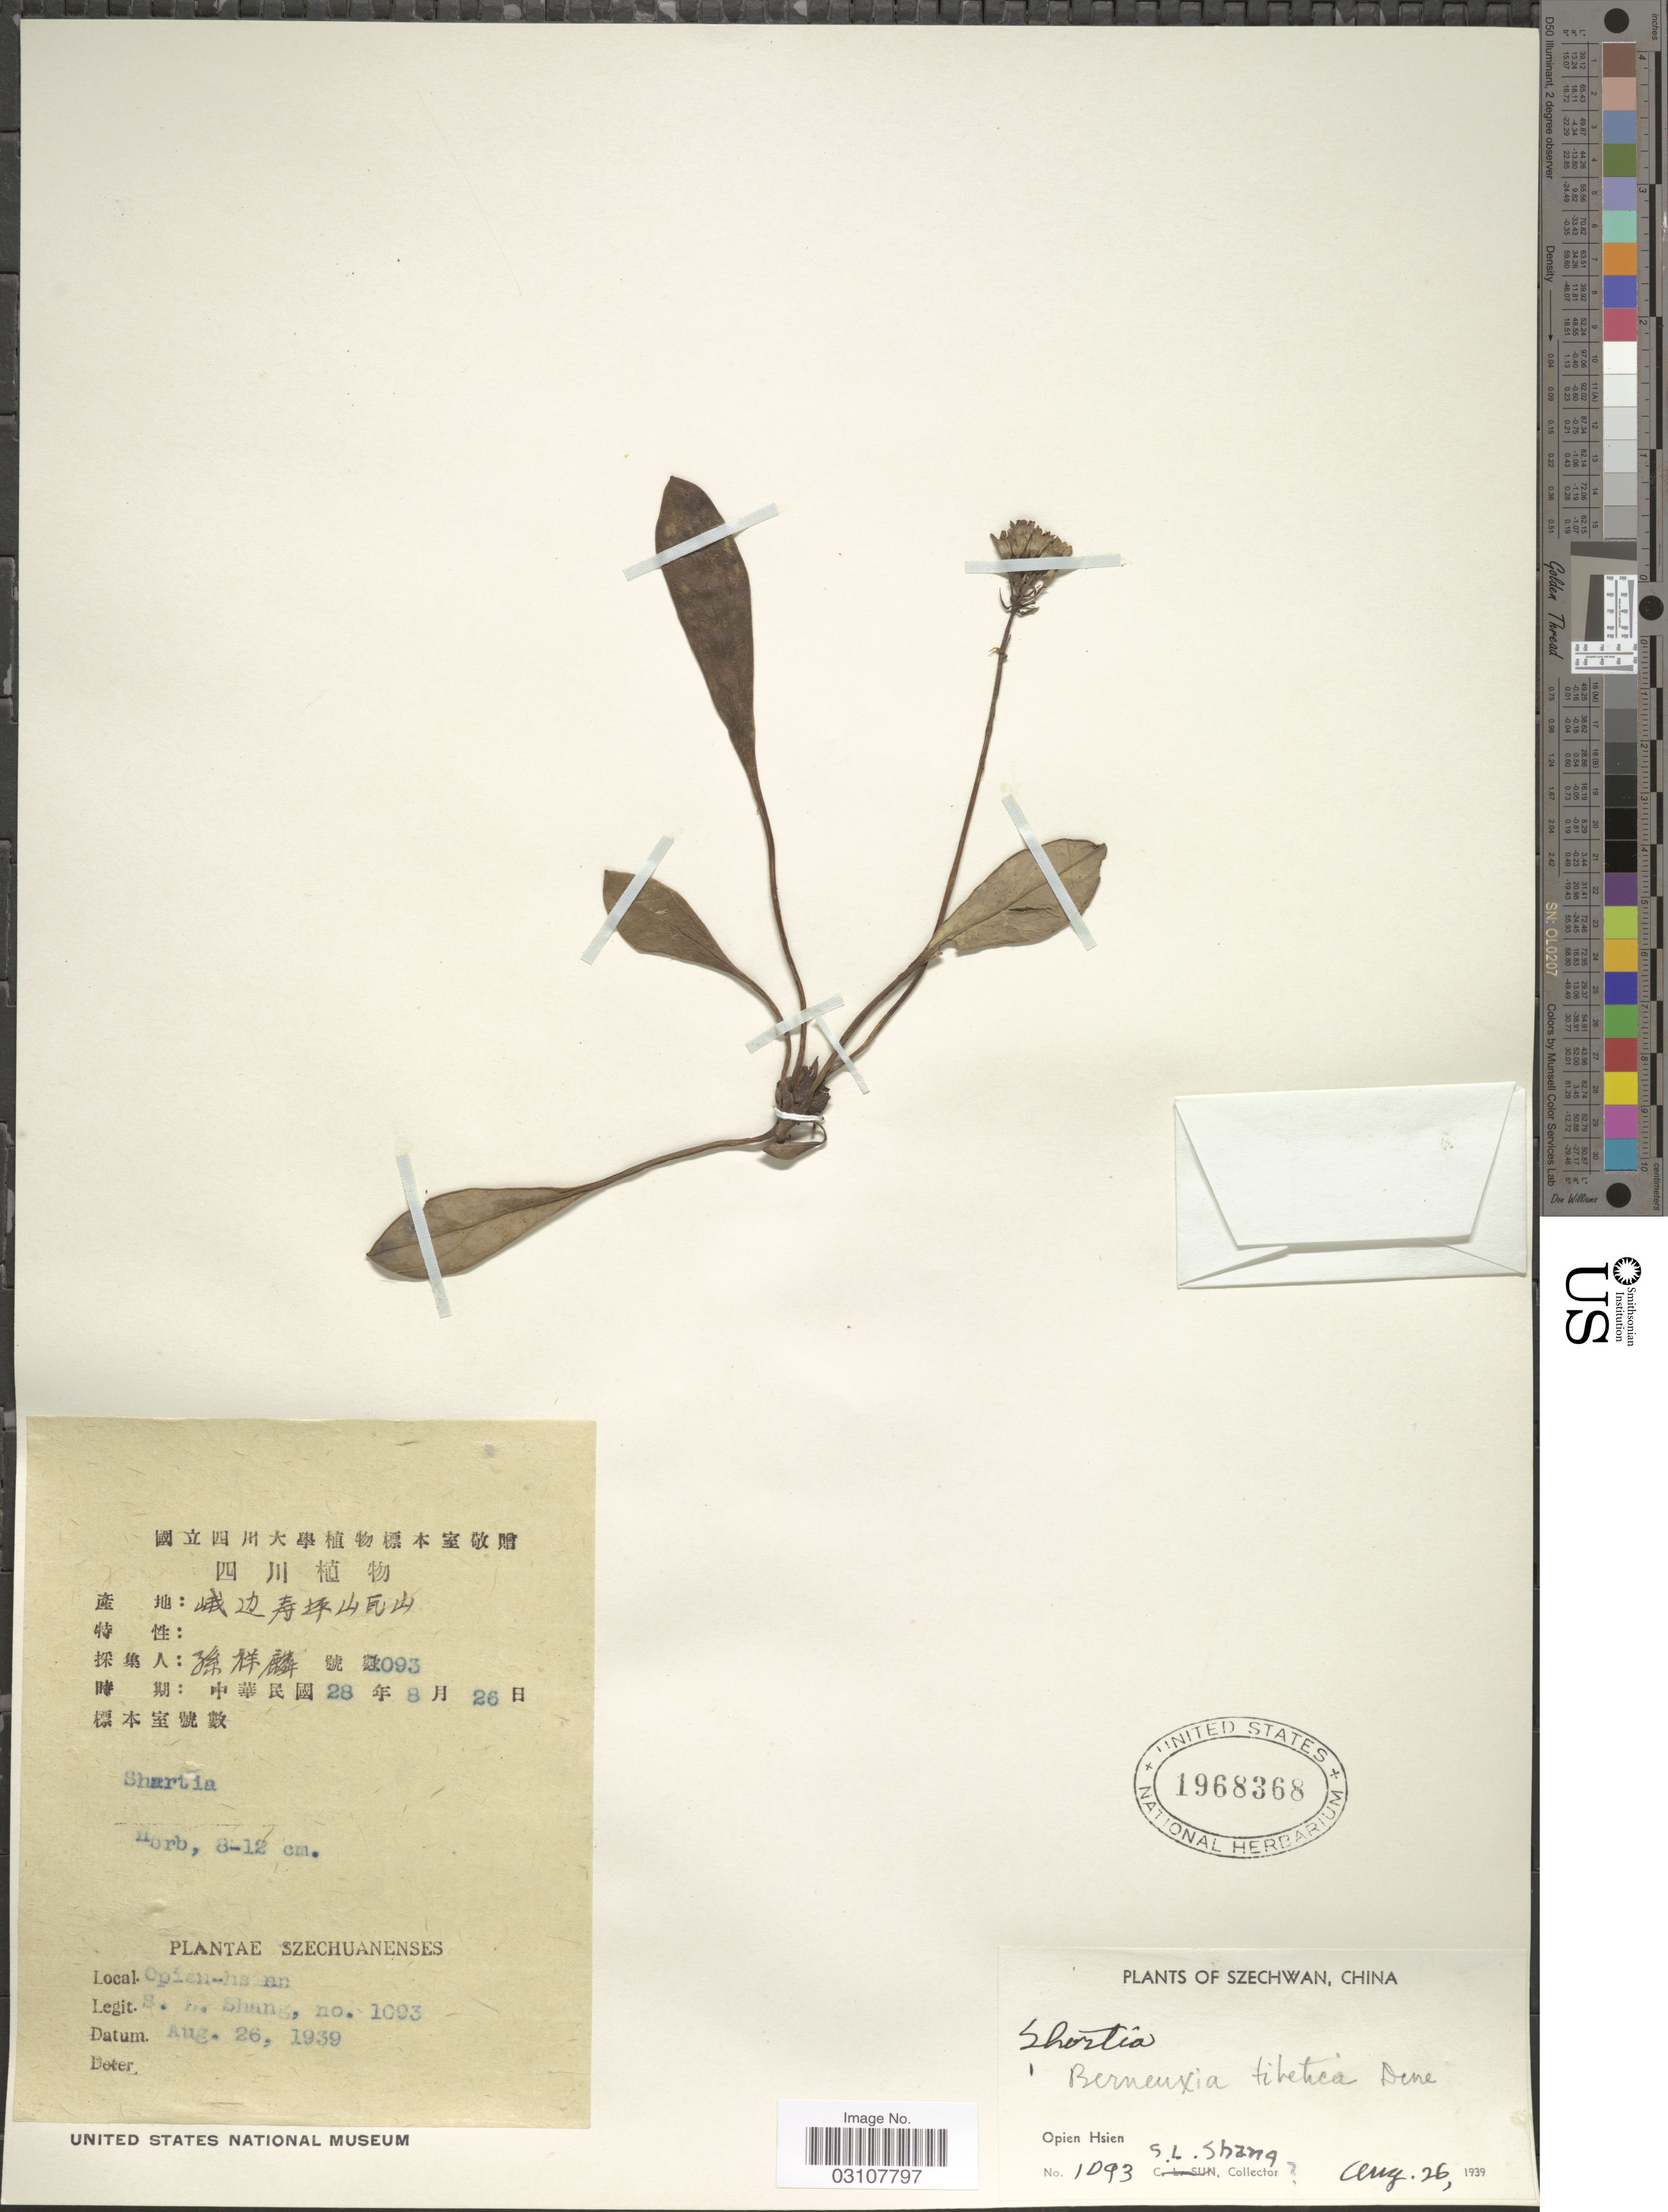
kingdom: Plantae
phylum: Tracheophyta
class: Magnoliopsida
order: Ericales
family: Diapensiaceae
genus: Berneuxia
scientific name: Berneuxia thibetica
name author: Decne.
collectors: S. Shang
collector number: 1093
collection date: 1939-08-26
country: China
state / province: Sichuan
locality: Szechwan. Opien Hsien.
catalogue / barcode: US 1968368